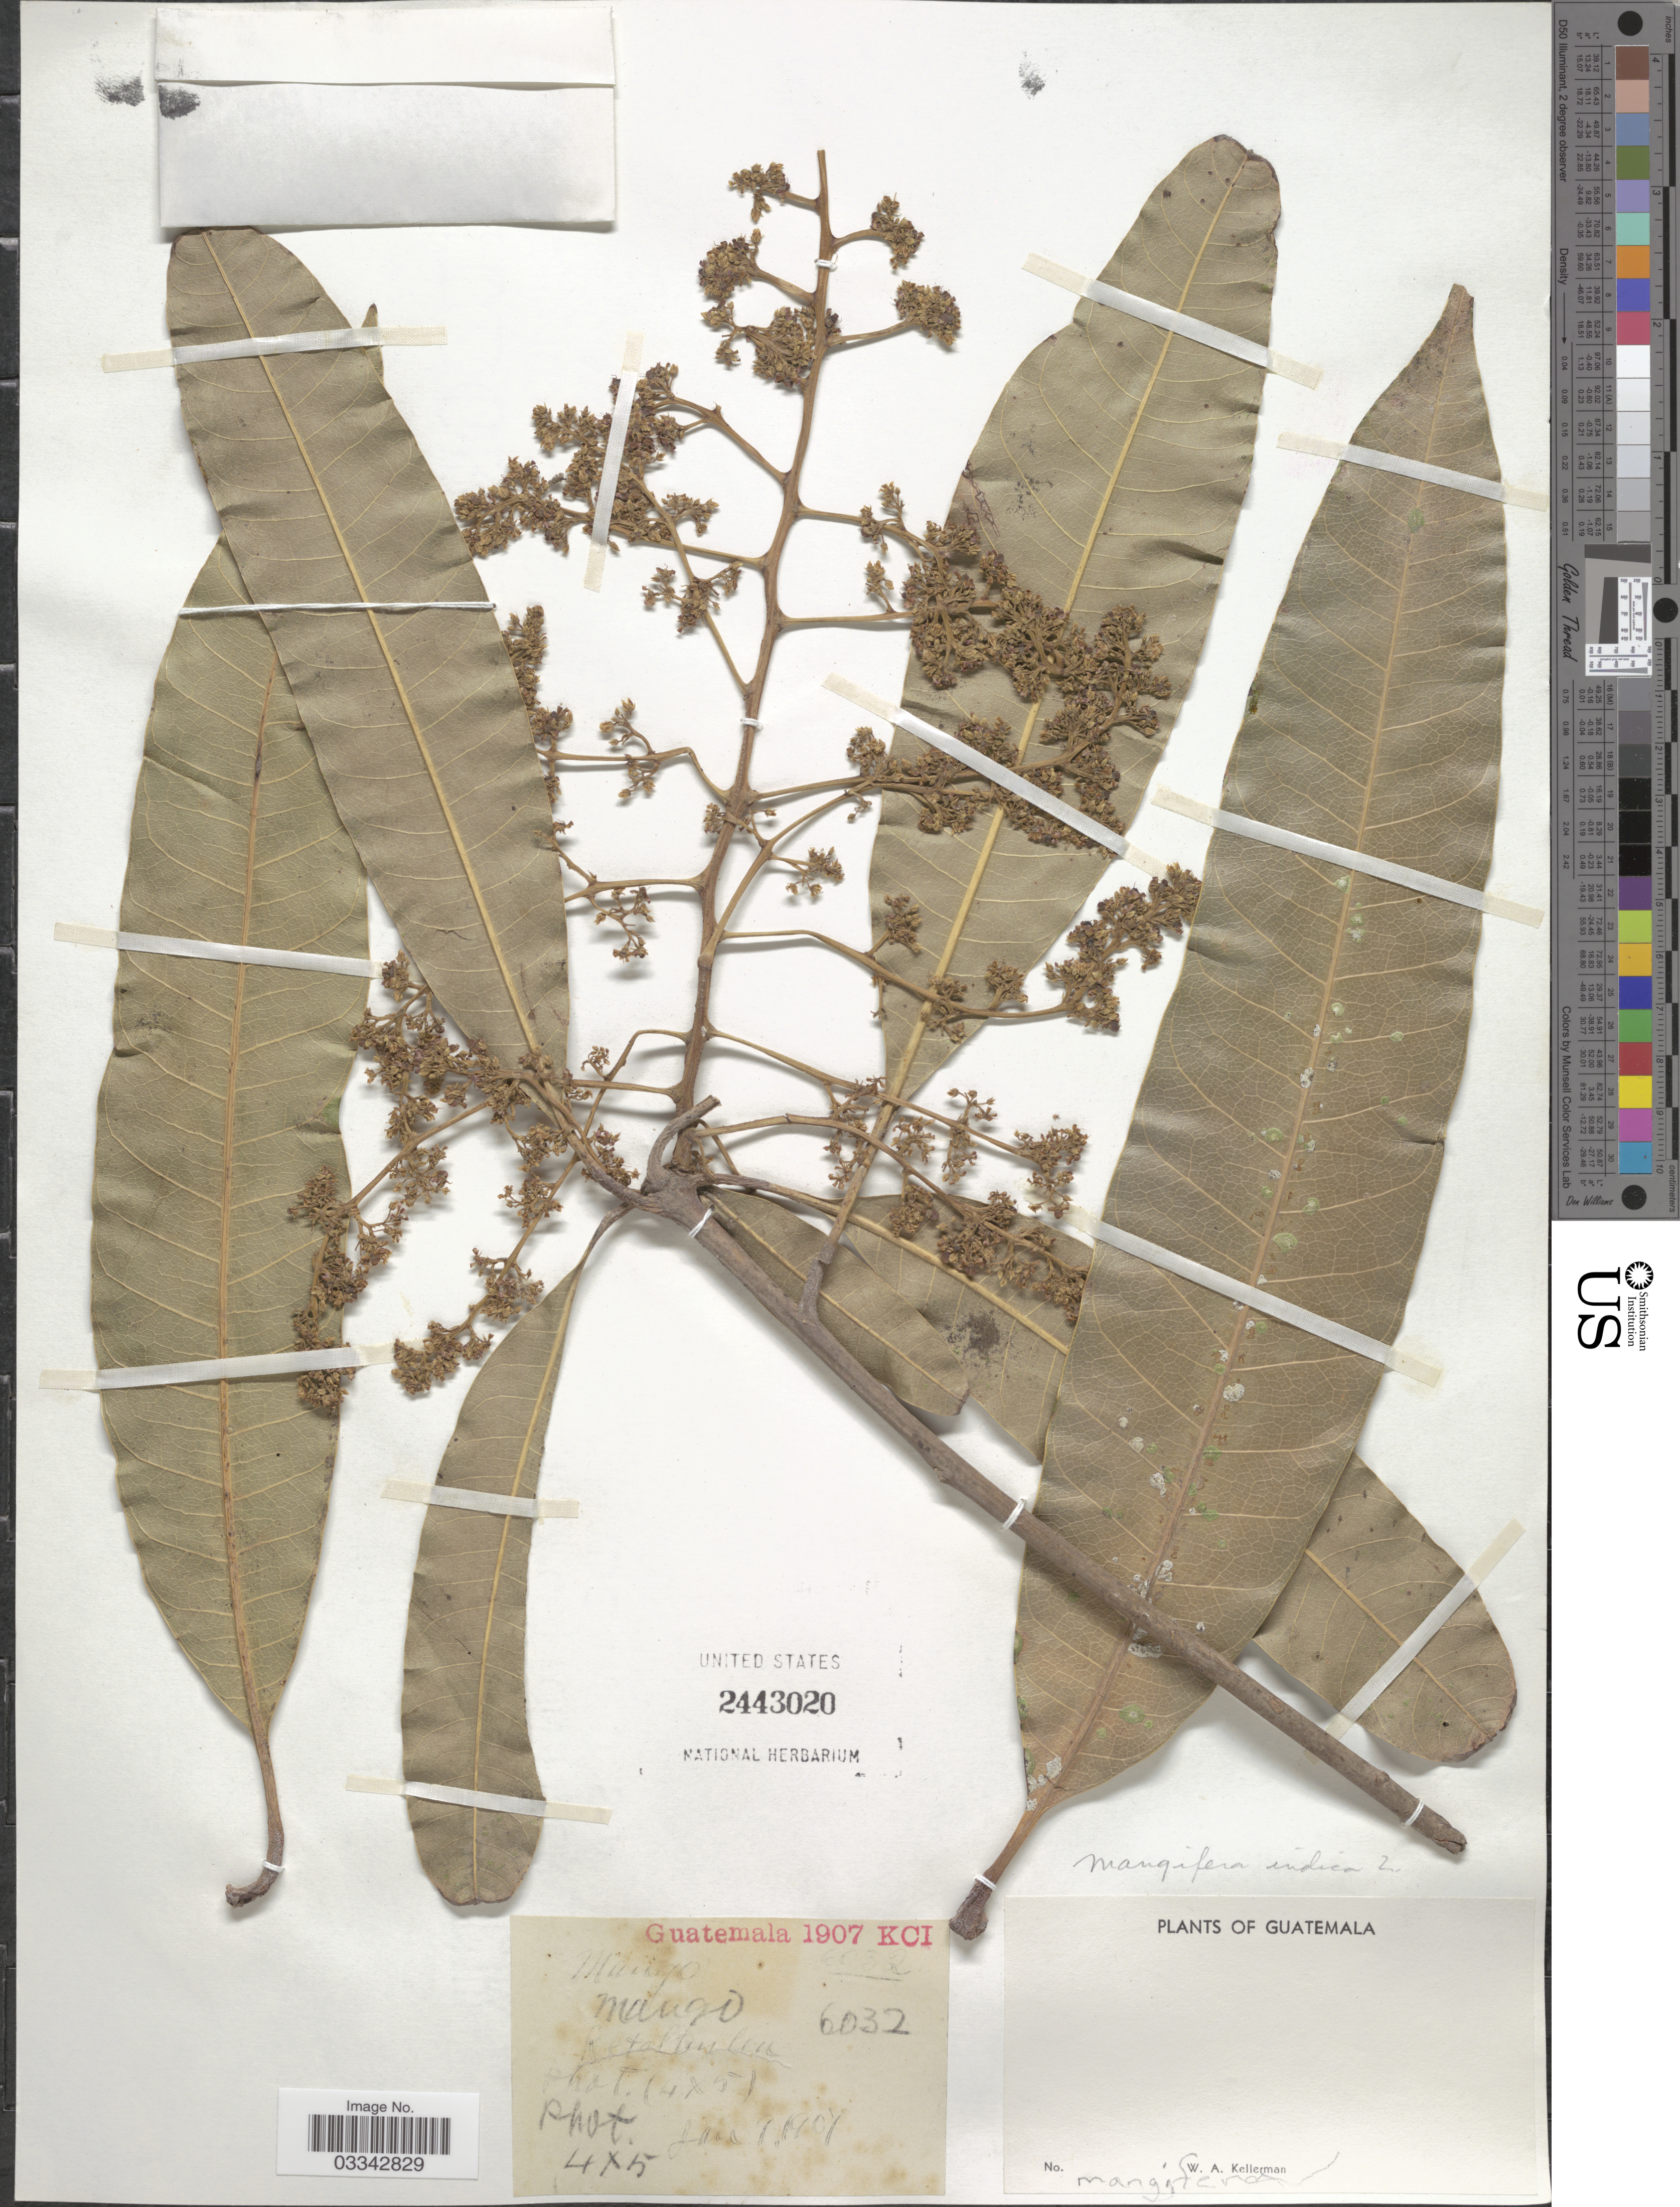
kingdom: Plantae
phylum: Tracheophyta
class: Magnoliopsida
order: Sapindales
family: Anacardiaceae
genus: Mangifera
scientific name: Mangifera indica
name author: L.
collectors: W. Kellerman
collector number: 6032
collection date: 1907-01-09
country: Guatemala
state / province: Retalhuleu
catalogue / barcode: US 2443020